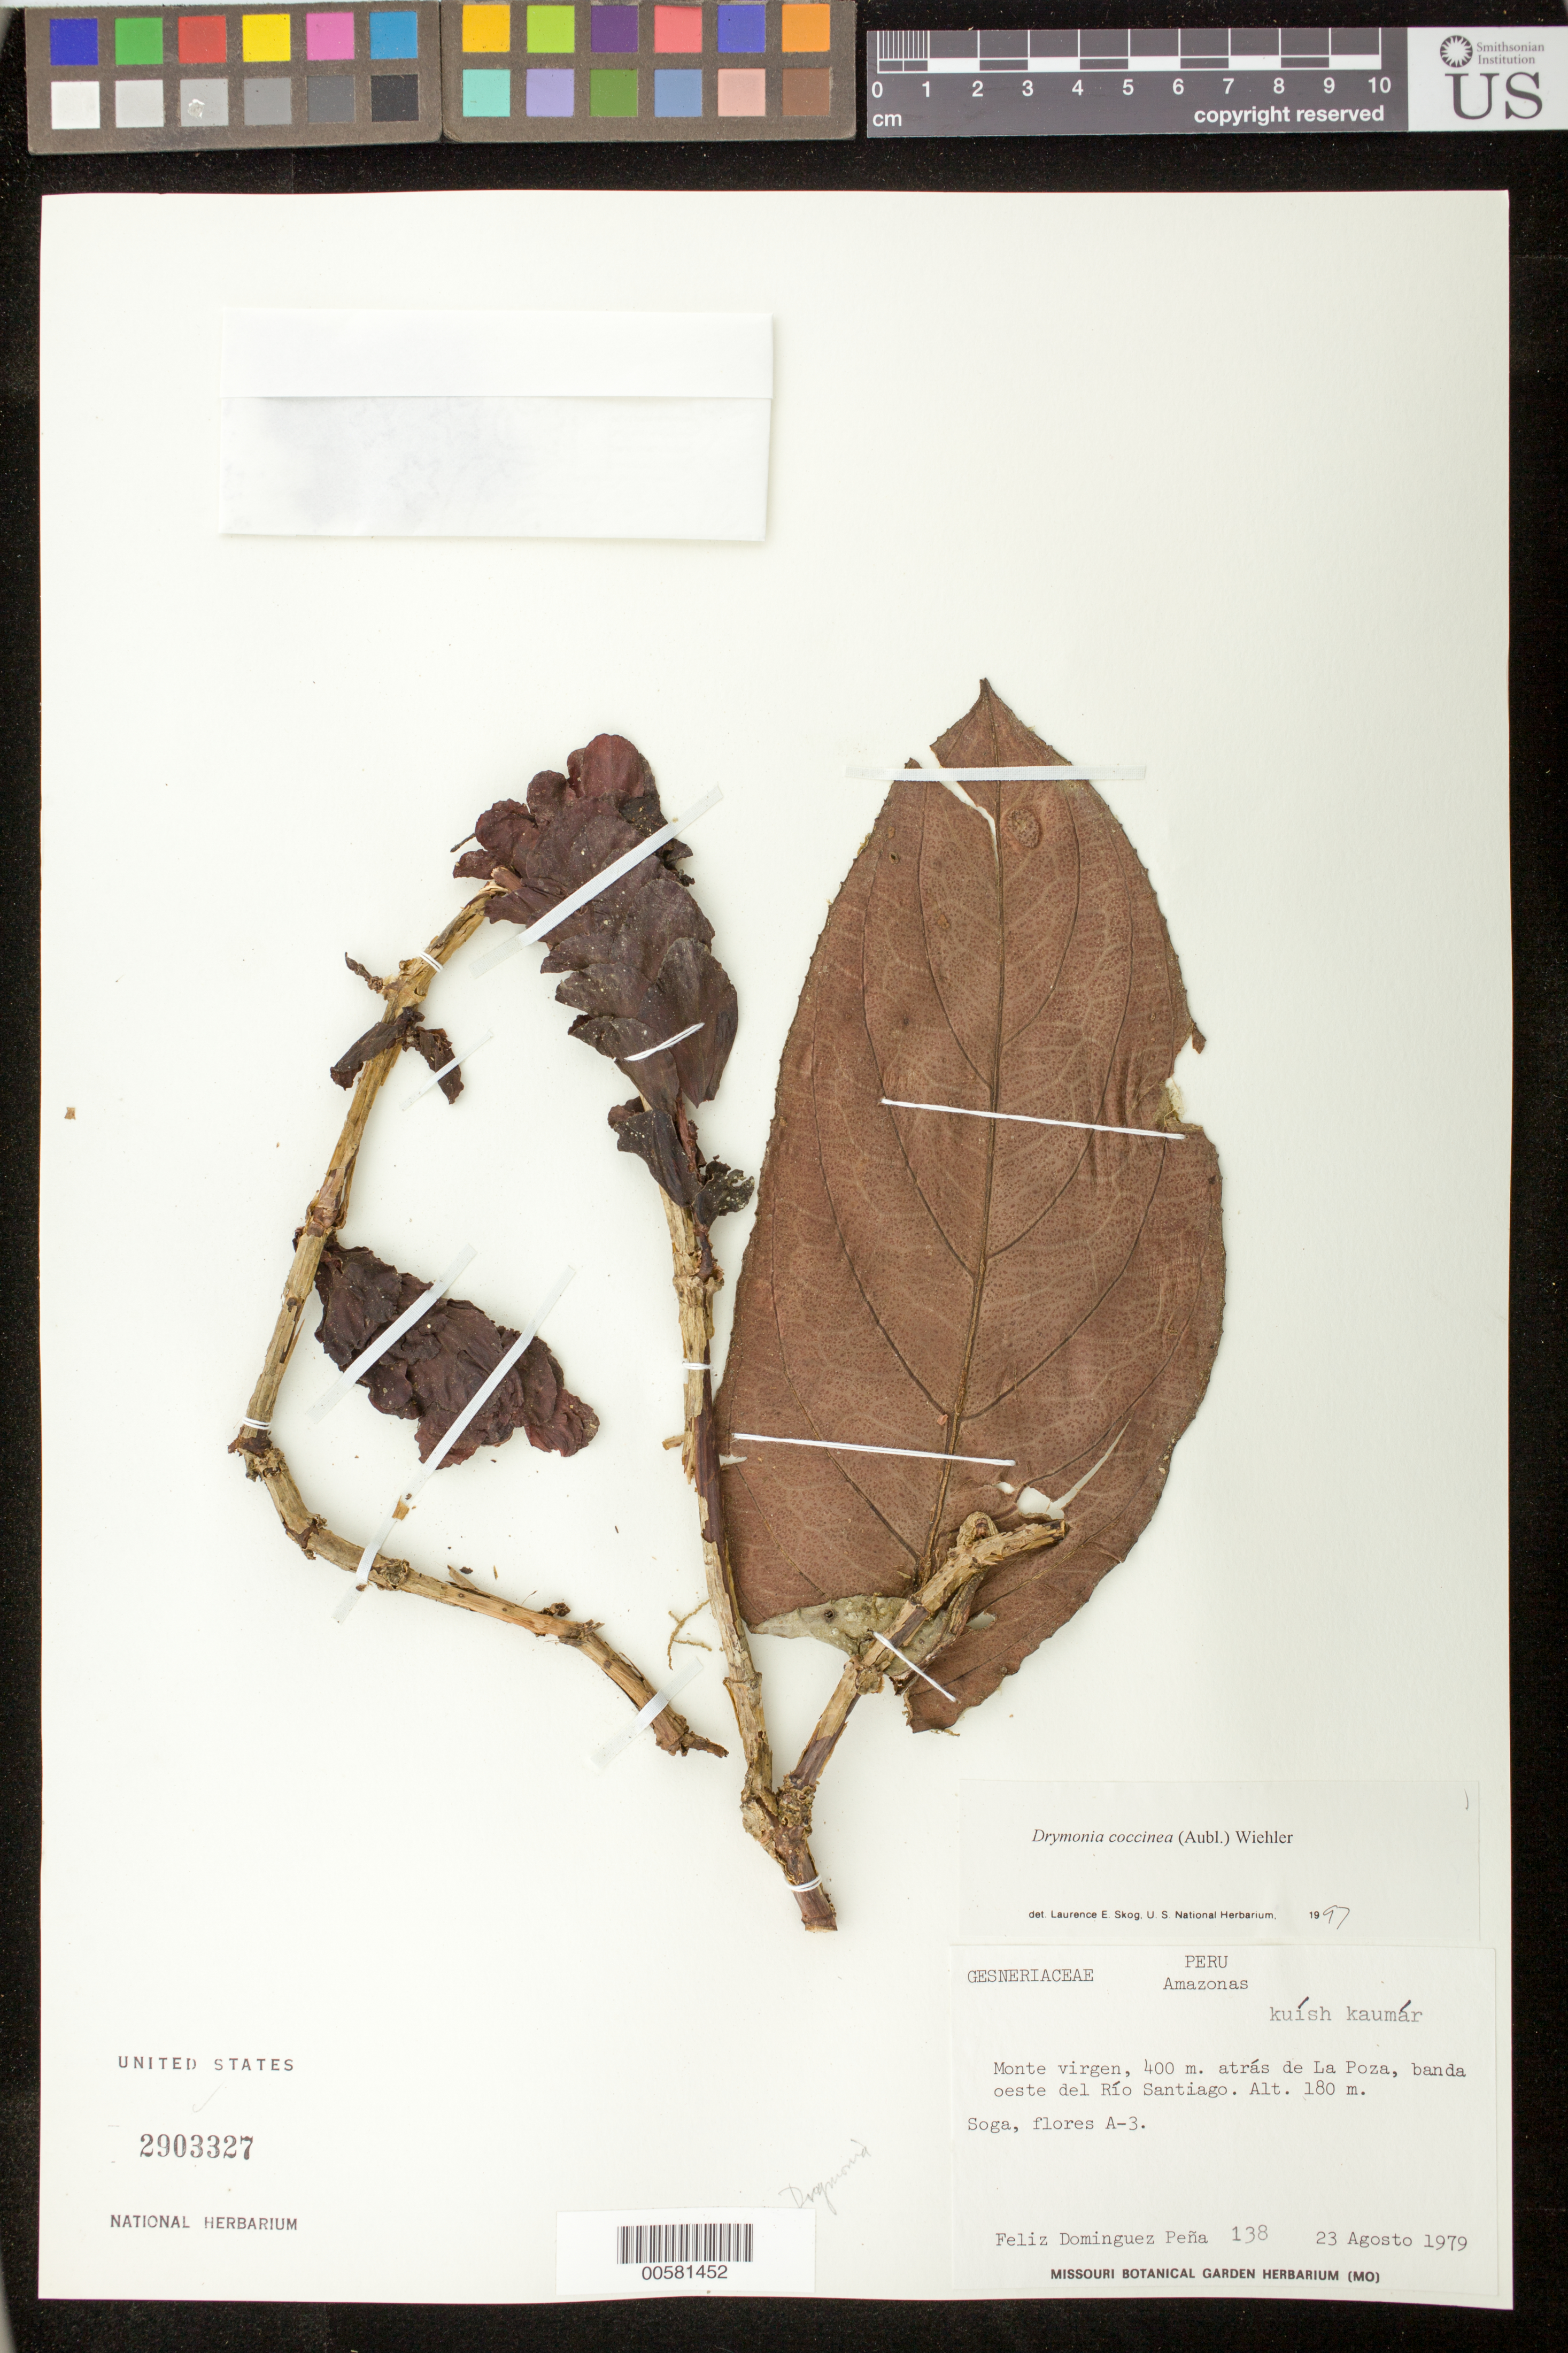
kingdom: Plantae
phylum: Tracheophyta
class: Magnoliopsida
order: Lamiales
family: Gesneriaceae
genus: Drymonia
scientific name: Drymonia coccinea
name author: (Aubl.) Wiehler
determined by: Skog, Laurence E.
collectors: F. Dominguez Peña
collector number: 138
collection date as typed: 23 Aug 1979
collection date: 1979-08-23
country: Peru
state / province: Amazonas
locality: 400 m atrás de La Poza, banda oeste del Río Santiago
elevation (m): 180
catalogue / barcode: US 2903327